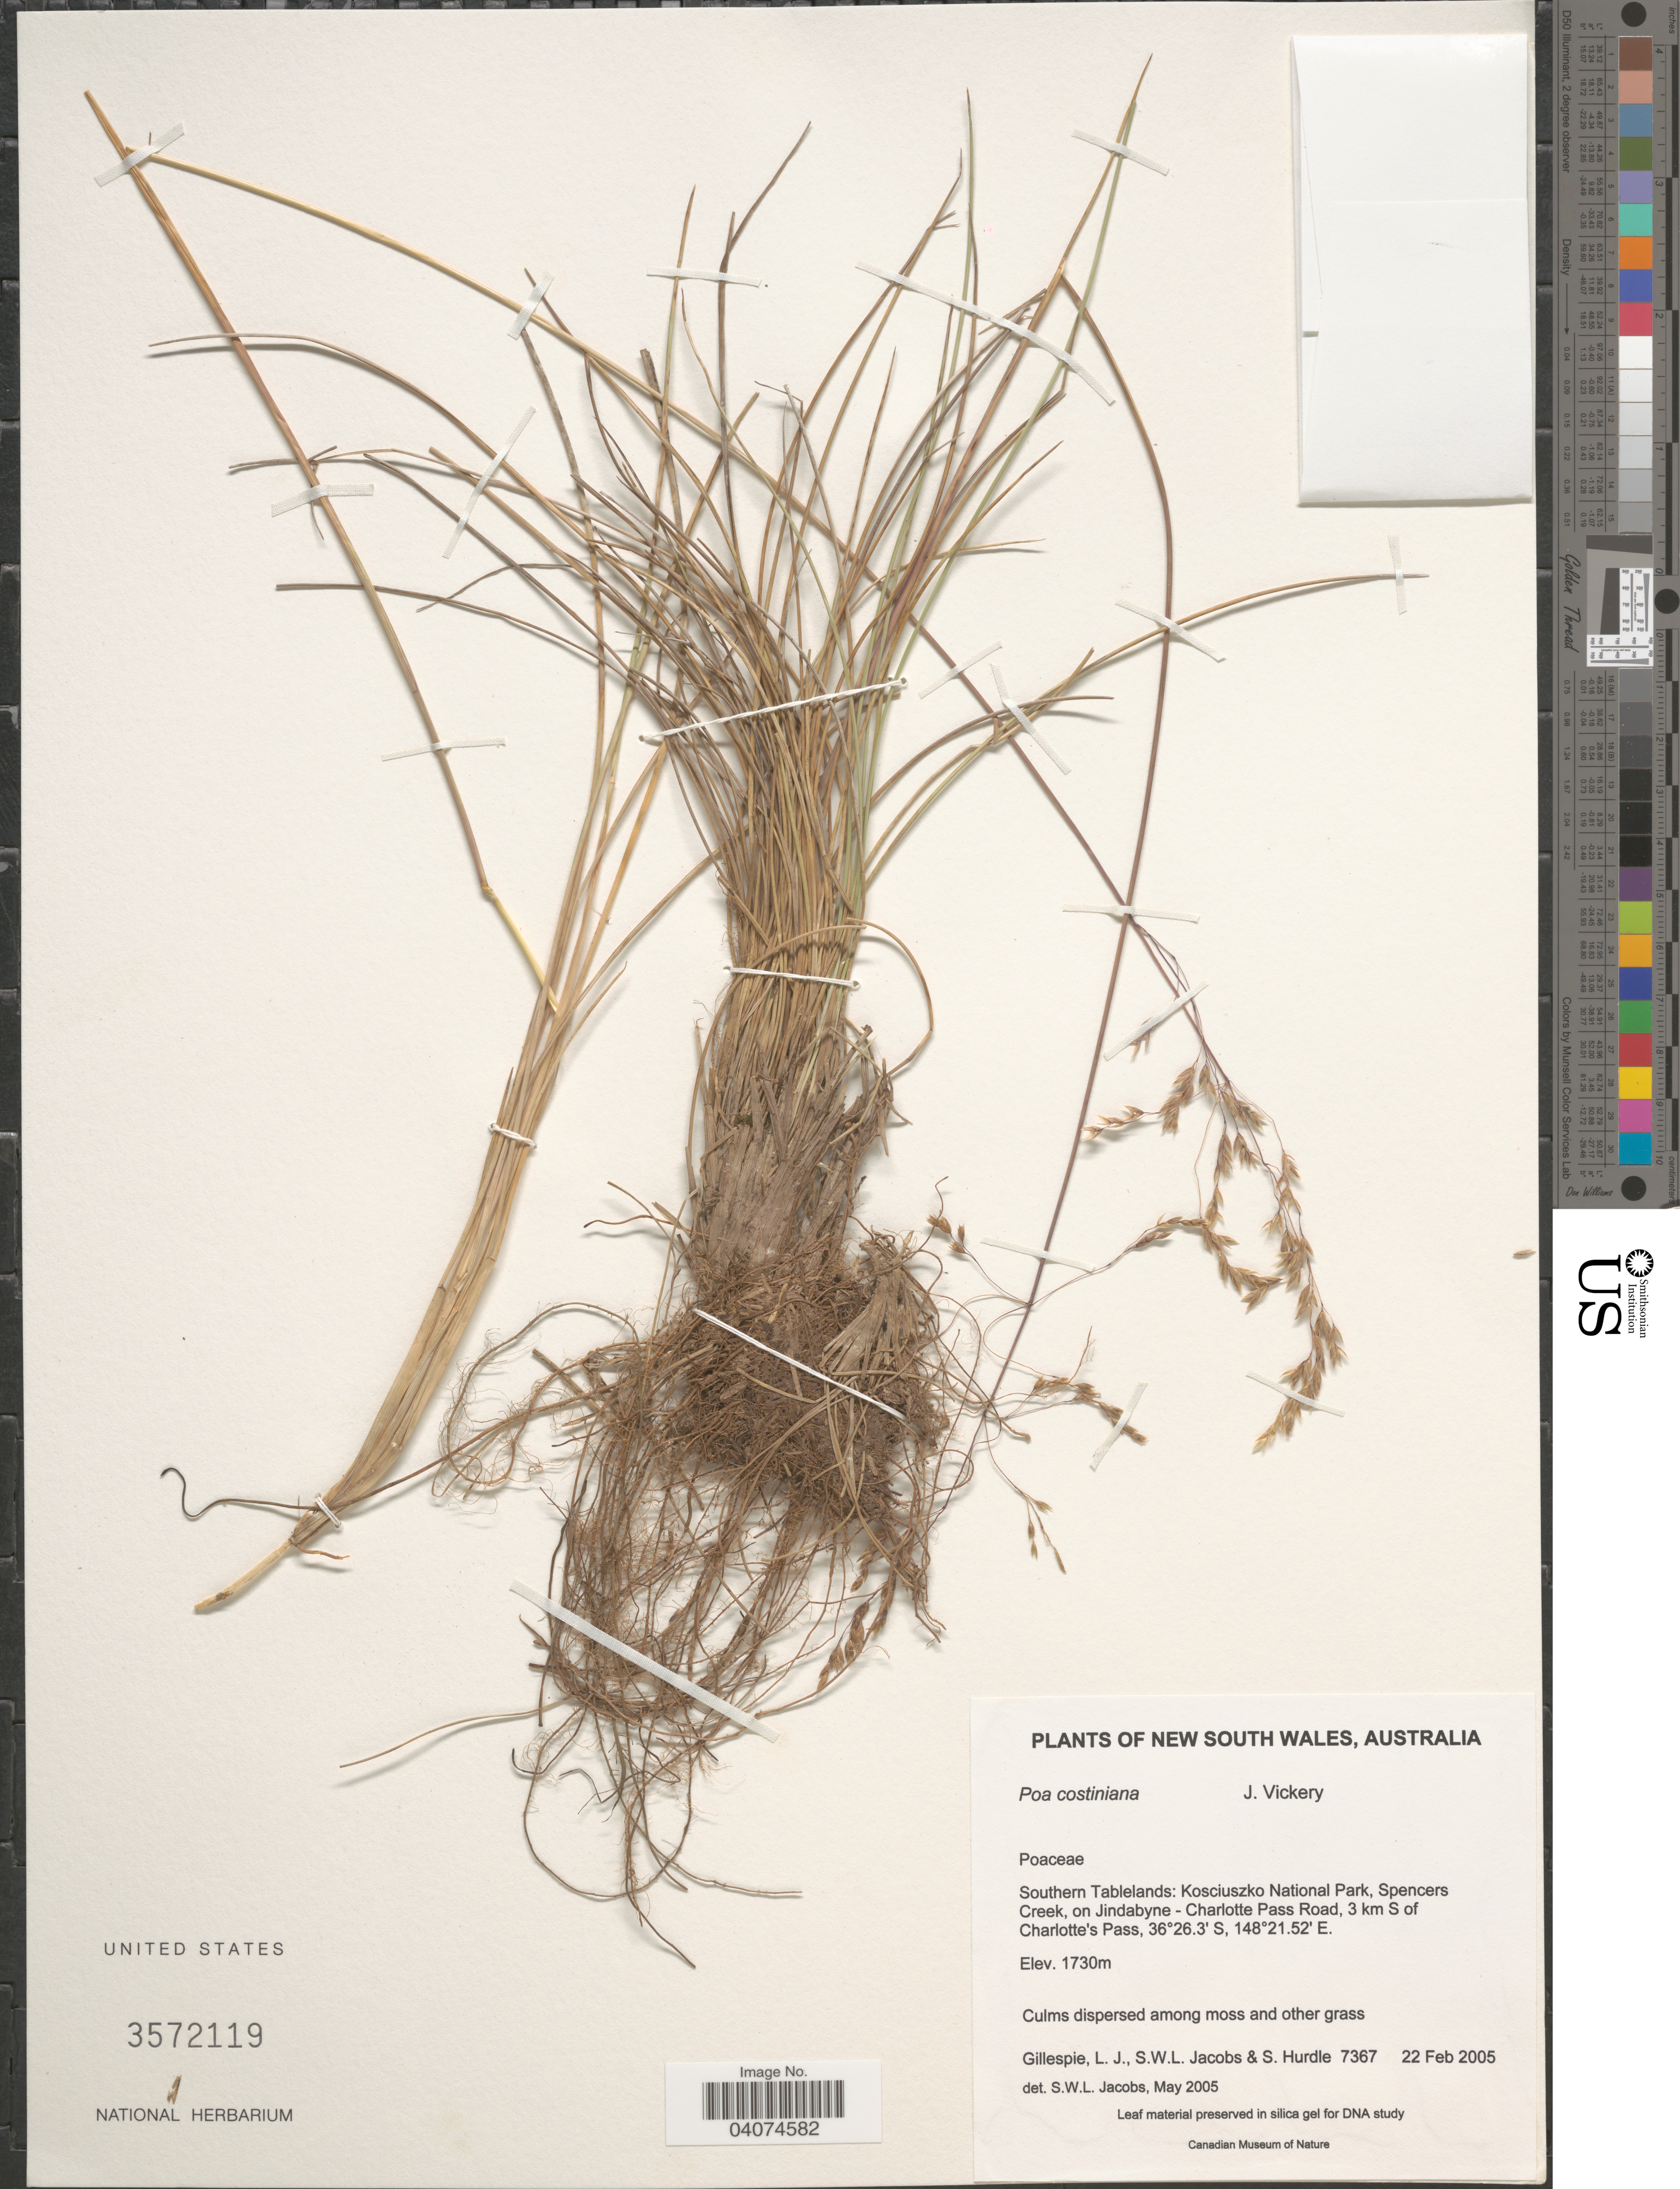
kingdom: Plantae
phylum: Tracheophyta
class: Liliopsida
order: Poales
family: Poaceae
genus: Poa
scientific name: Poa costiniana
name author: Vickery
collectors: L. Gillespie, S. W. L. Jacobs & S. Hurdle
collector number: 7367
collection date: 2005-02-22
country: Australia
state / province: New South Wales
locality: Southern Tablelands: Kosciuszko National Park, Spencers Creek, on Jindabyne - Charlotte Pass Road, 3 km S of Charlotte's Pass.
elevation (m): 1730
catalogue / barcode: US 3572119